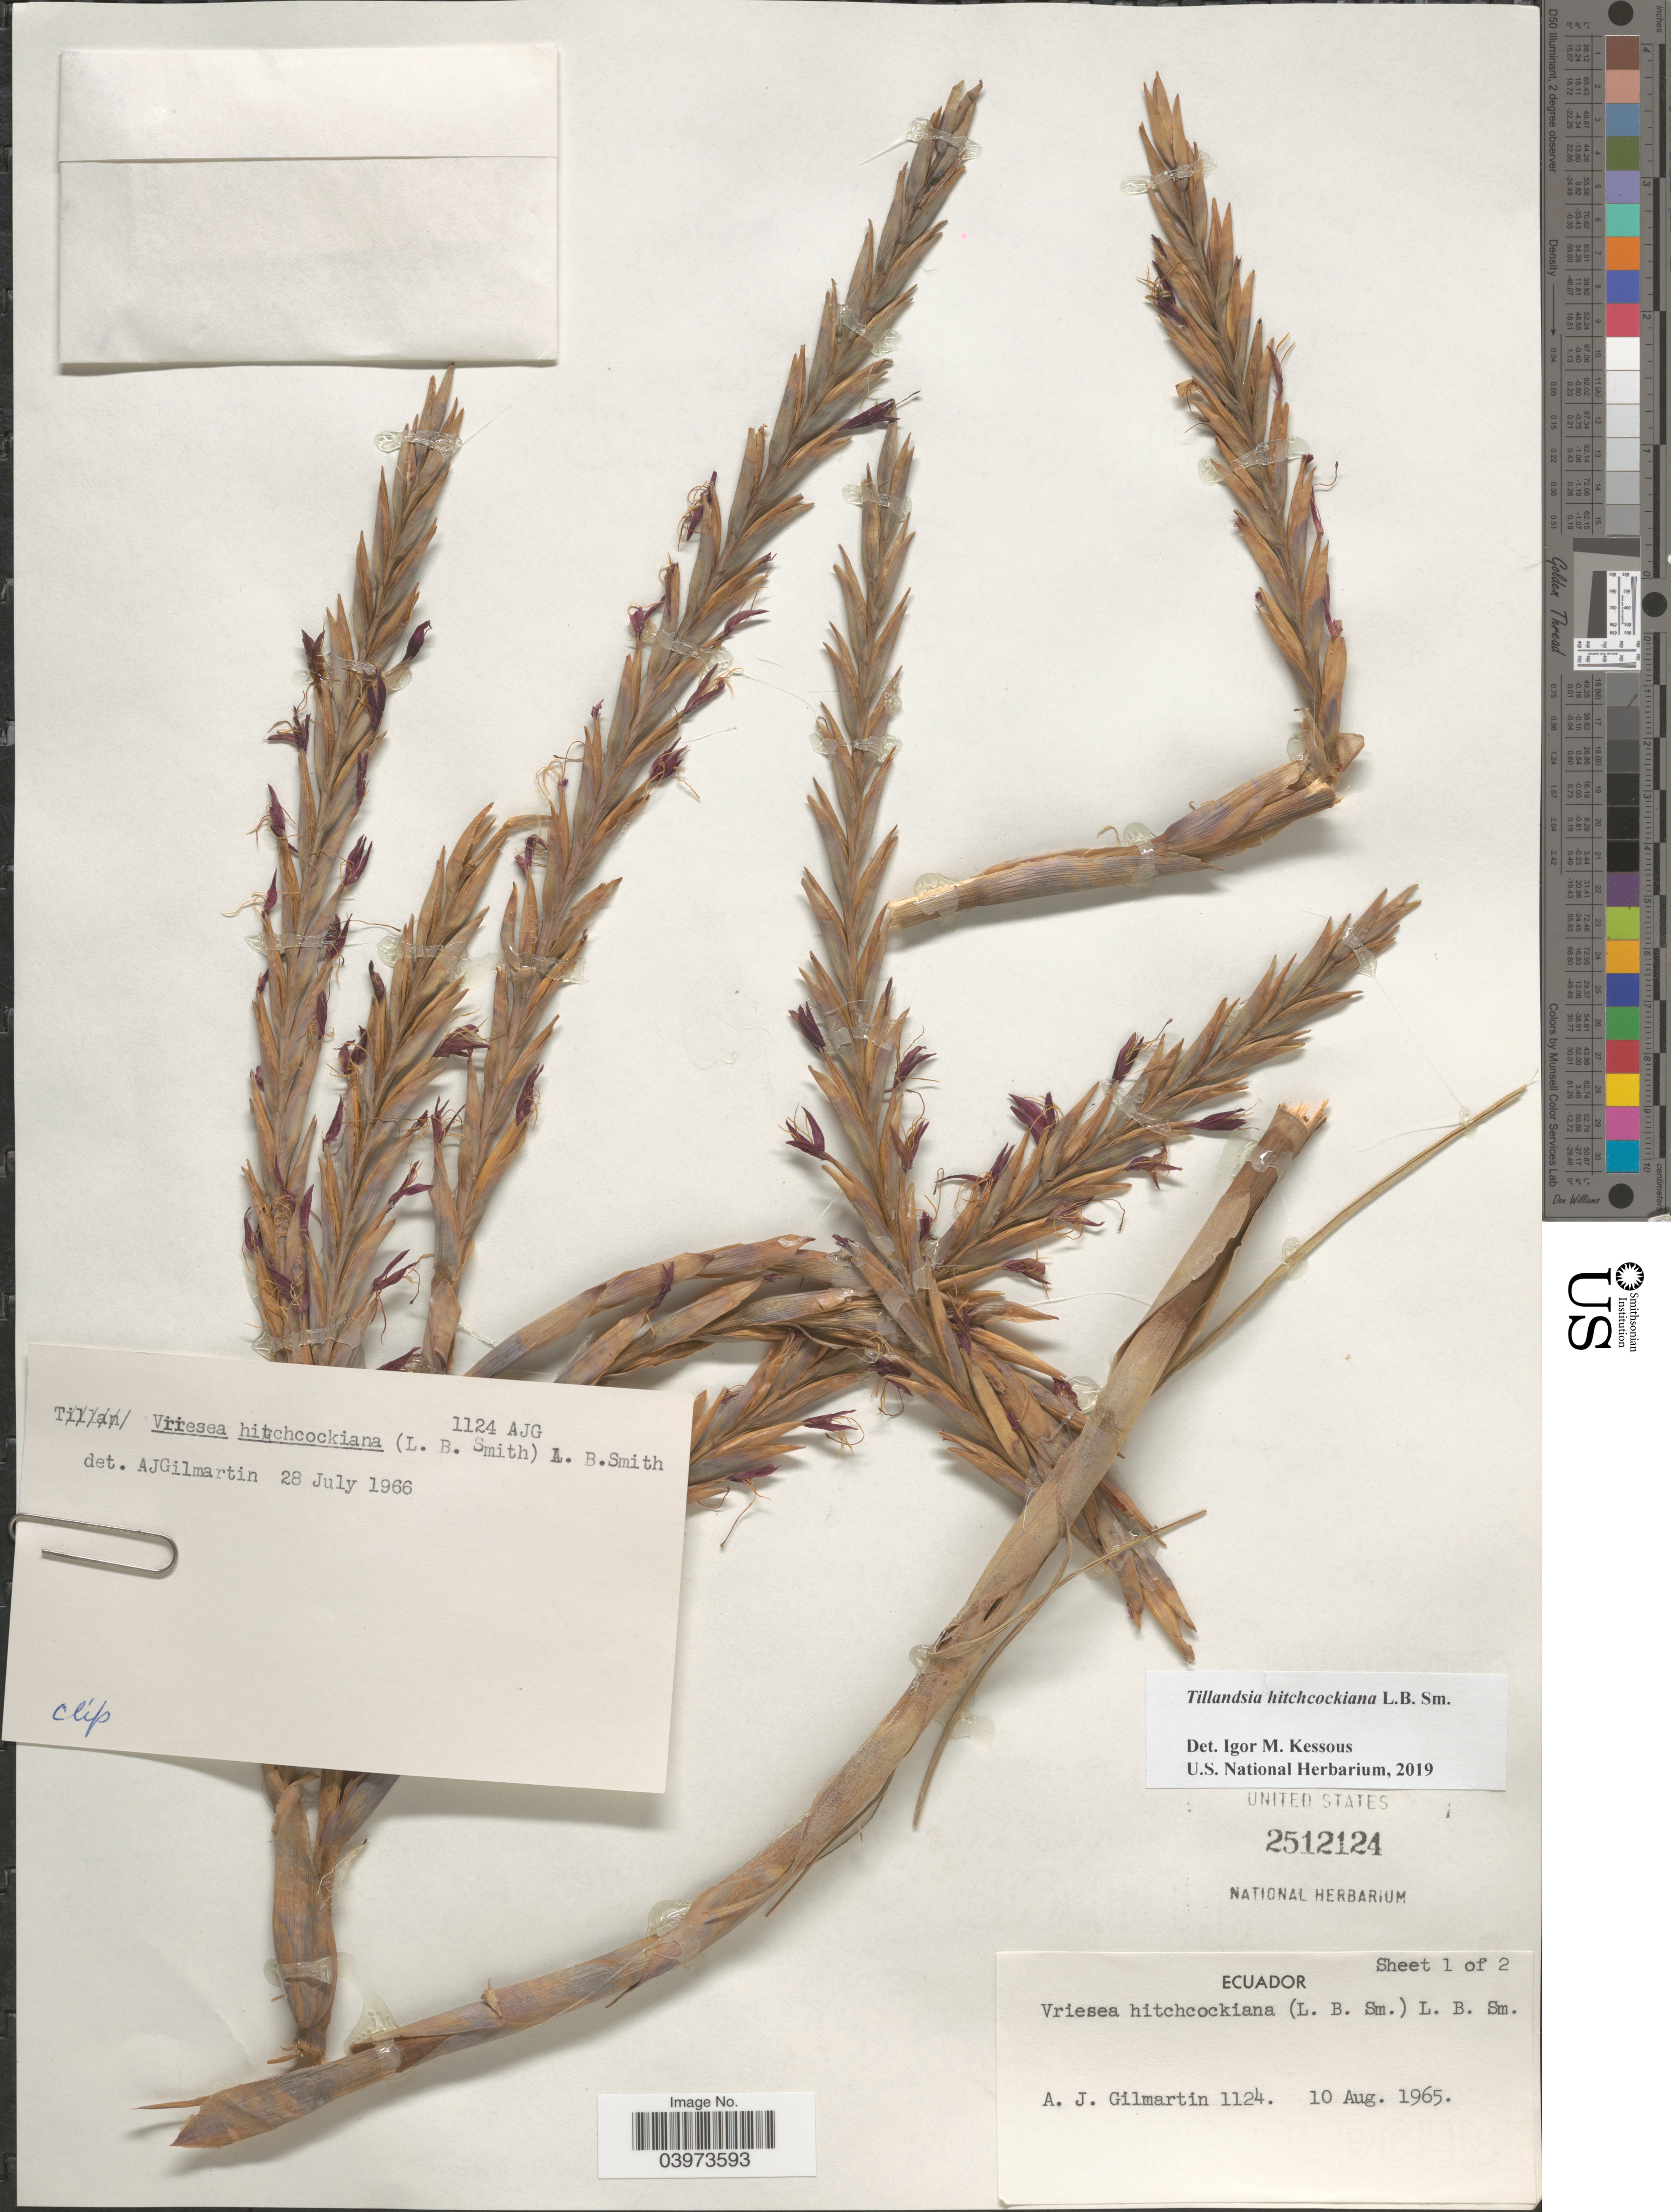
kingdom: Plantae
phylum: Tracheophyta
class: Liliopsida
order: Poales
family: Bromeliaceae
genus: Tillandsia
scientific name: Tillandsia hitchcockiana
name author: L.B. Sm.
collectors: A. J. Gilmartin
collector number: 1124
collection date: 1965-08-10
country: Ecuador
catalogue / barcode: US 2512124